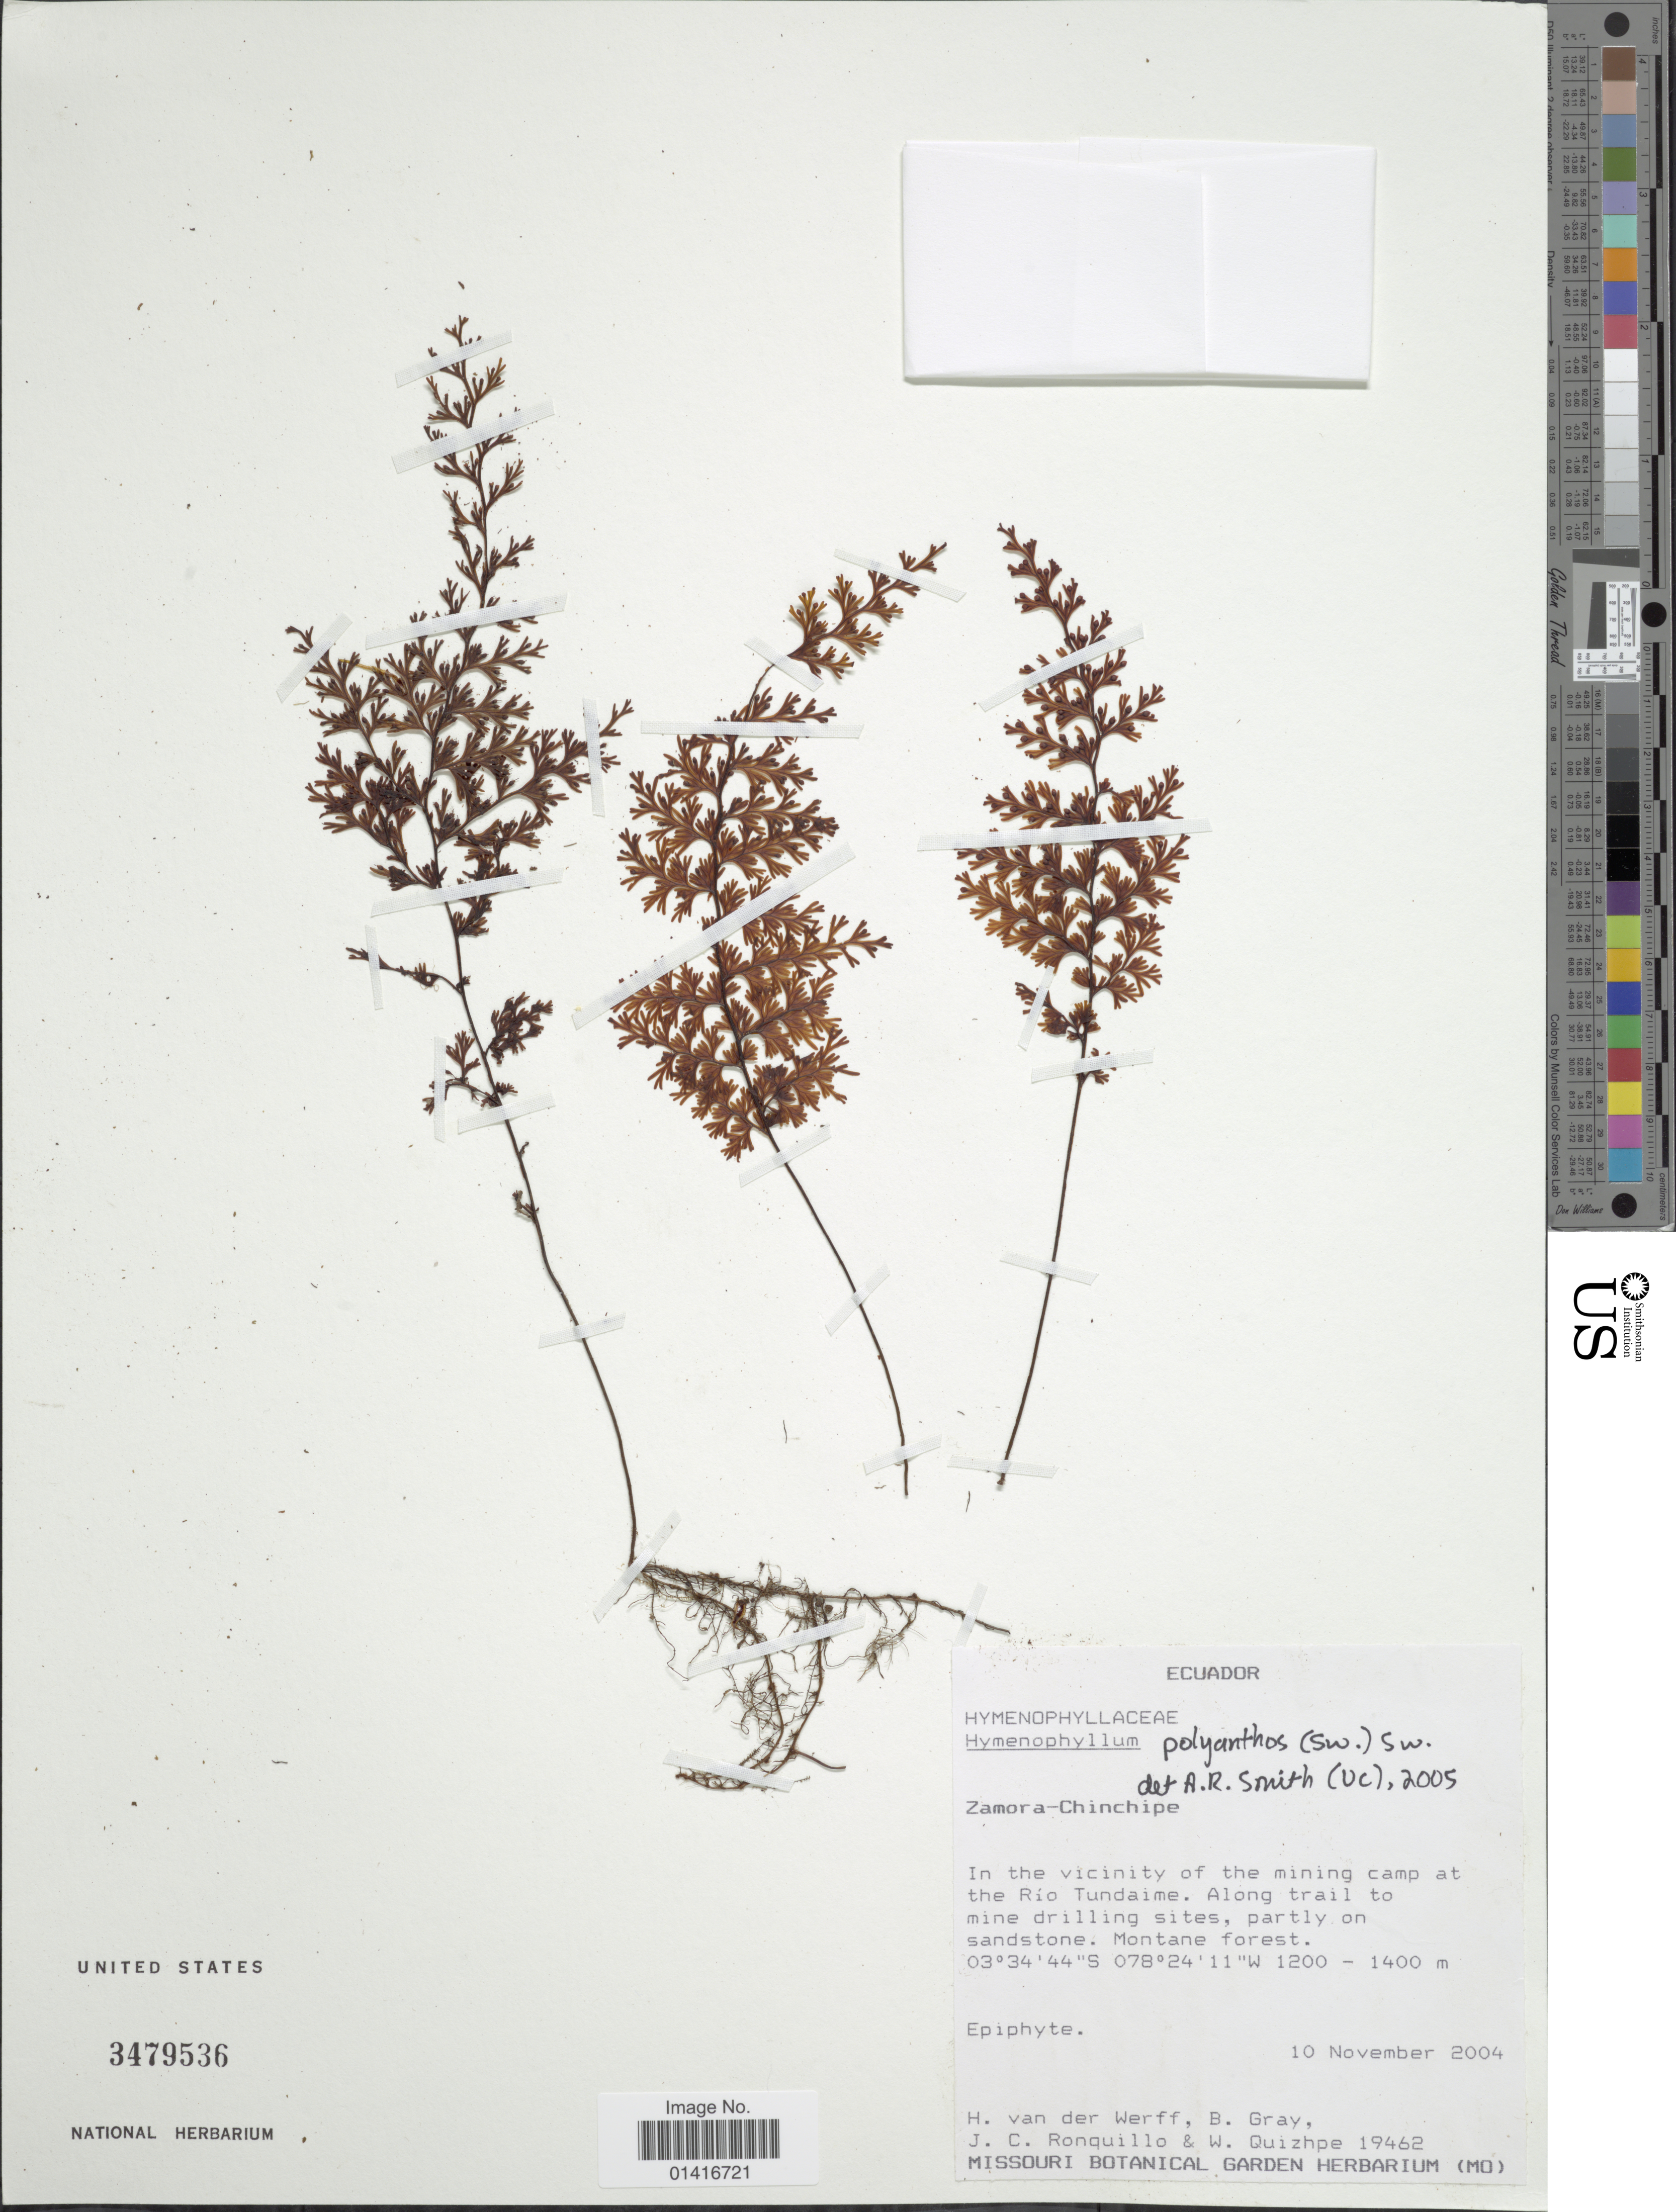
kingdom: Plantae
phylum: Tracheophyta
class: Polypodiopsida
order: Hymenophyllales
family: Hymenophyllaceae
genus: Hymenophyllum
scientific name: Hymenophyllum polyanthos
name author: (Sw.) Sw.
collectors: H. van der Werff, B. Gray, J. Ronquillo & W. Quizhpe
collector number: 19462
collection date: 2004-11-10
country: Ecuador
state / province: Zamora-Chinchipe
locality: In the vicinity of the mining camp at the Río Tundaime. Along trail to mine drilling sites, partly on sandstone. Montane forest.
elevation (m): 1200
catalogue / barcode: US 3479536